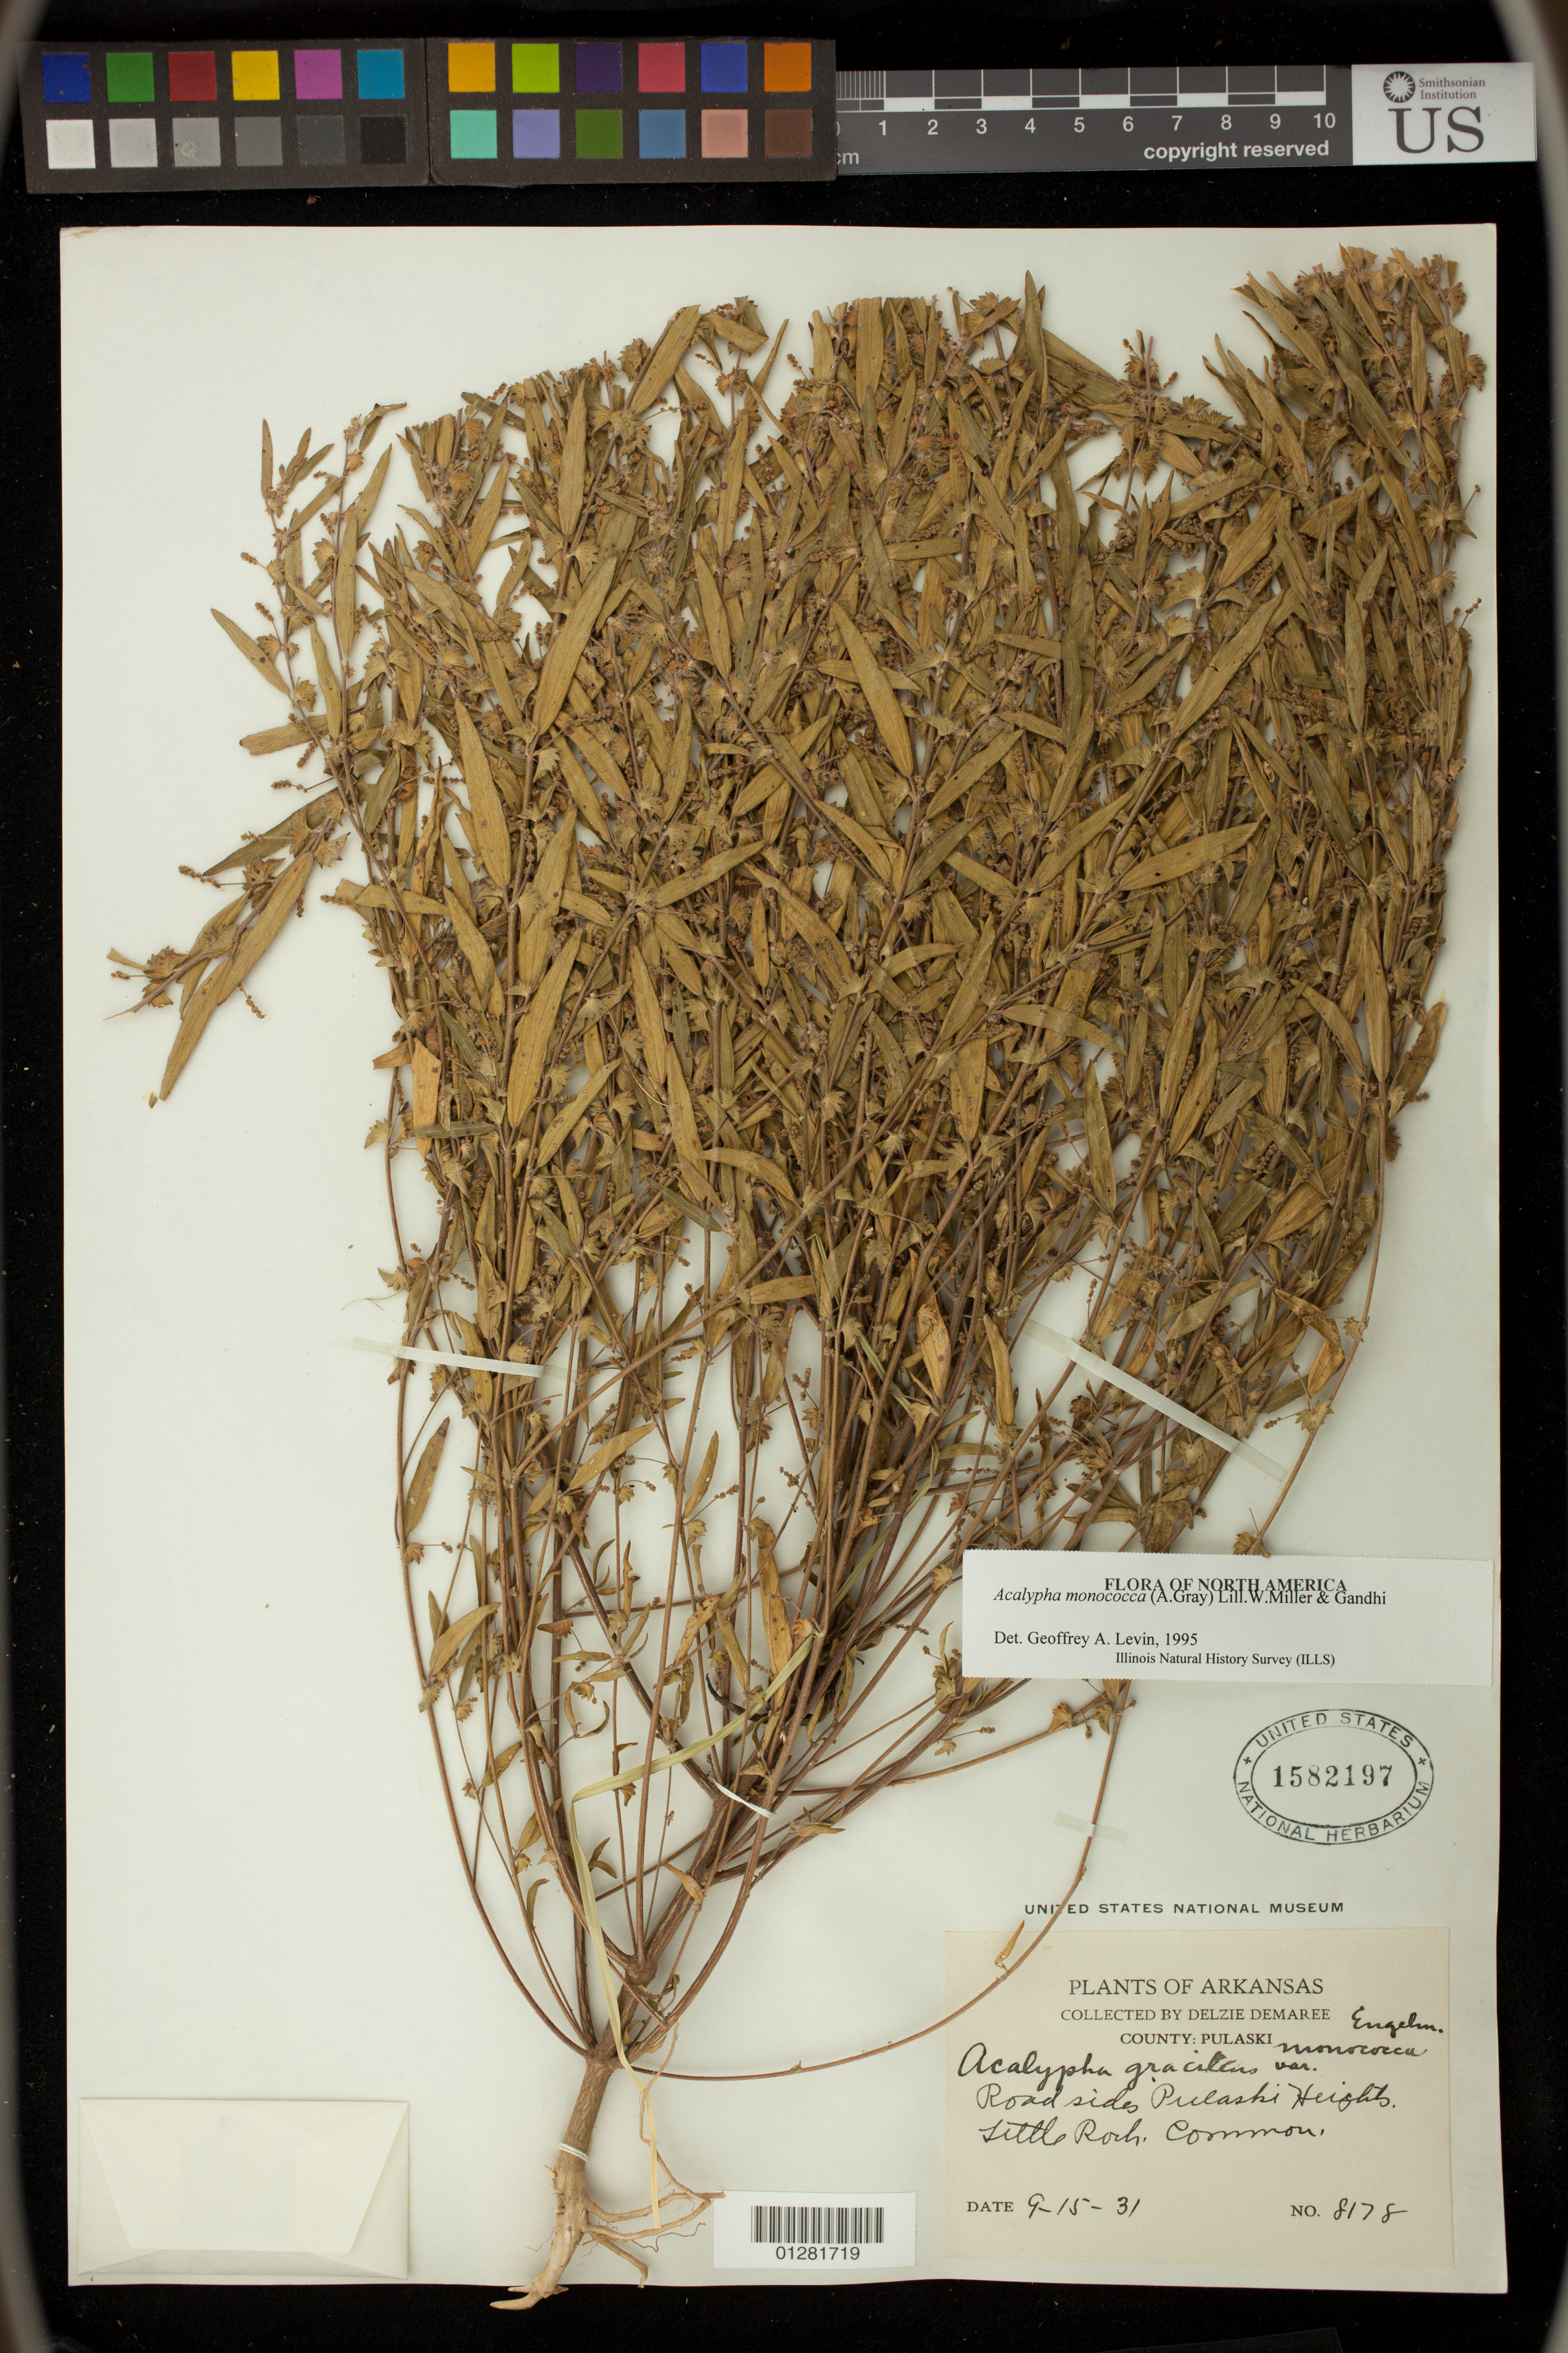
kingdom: Plantae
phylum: Tracheophyta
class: Magnoliopsida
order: Malpighiales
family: Euphorbiaceae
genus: Acalypha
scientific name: Acalypha monococca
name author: (Englem. ex A. Gray) Gandhi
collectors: D. Demaree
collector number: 8178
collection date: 1931-09-15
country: United States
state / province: Arkansas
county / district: Pulaski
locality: Road sides Pulaski Heights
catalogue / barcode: US 1582197